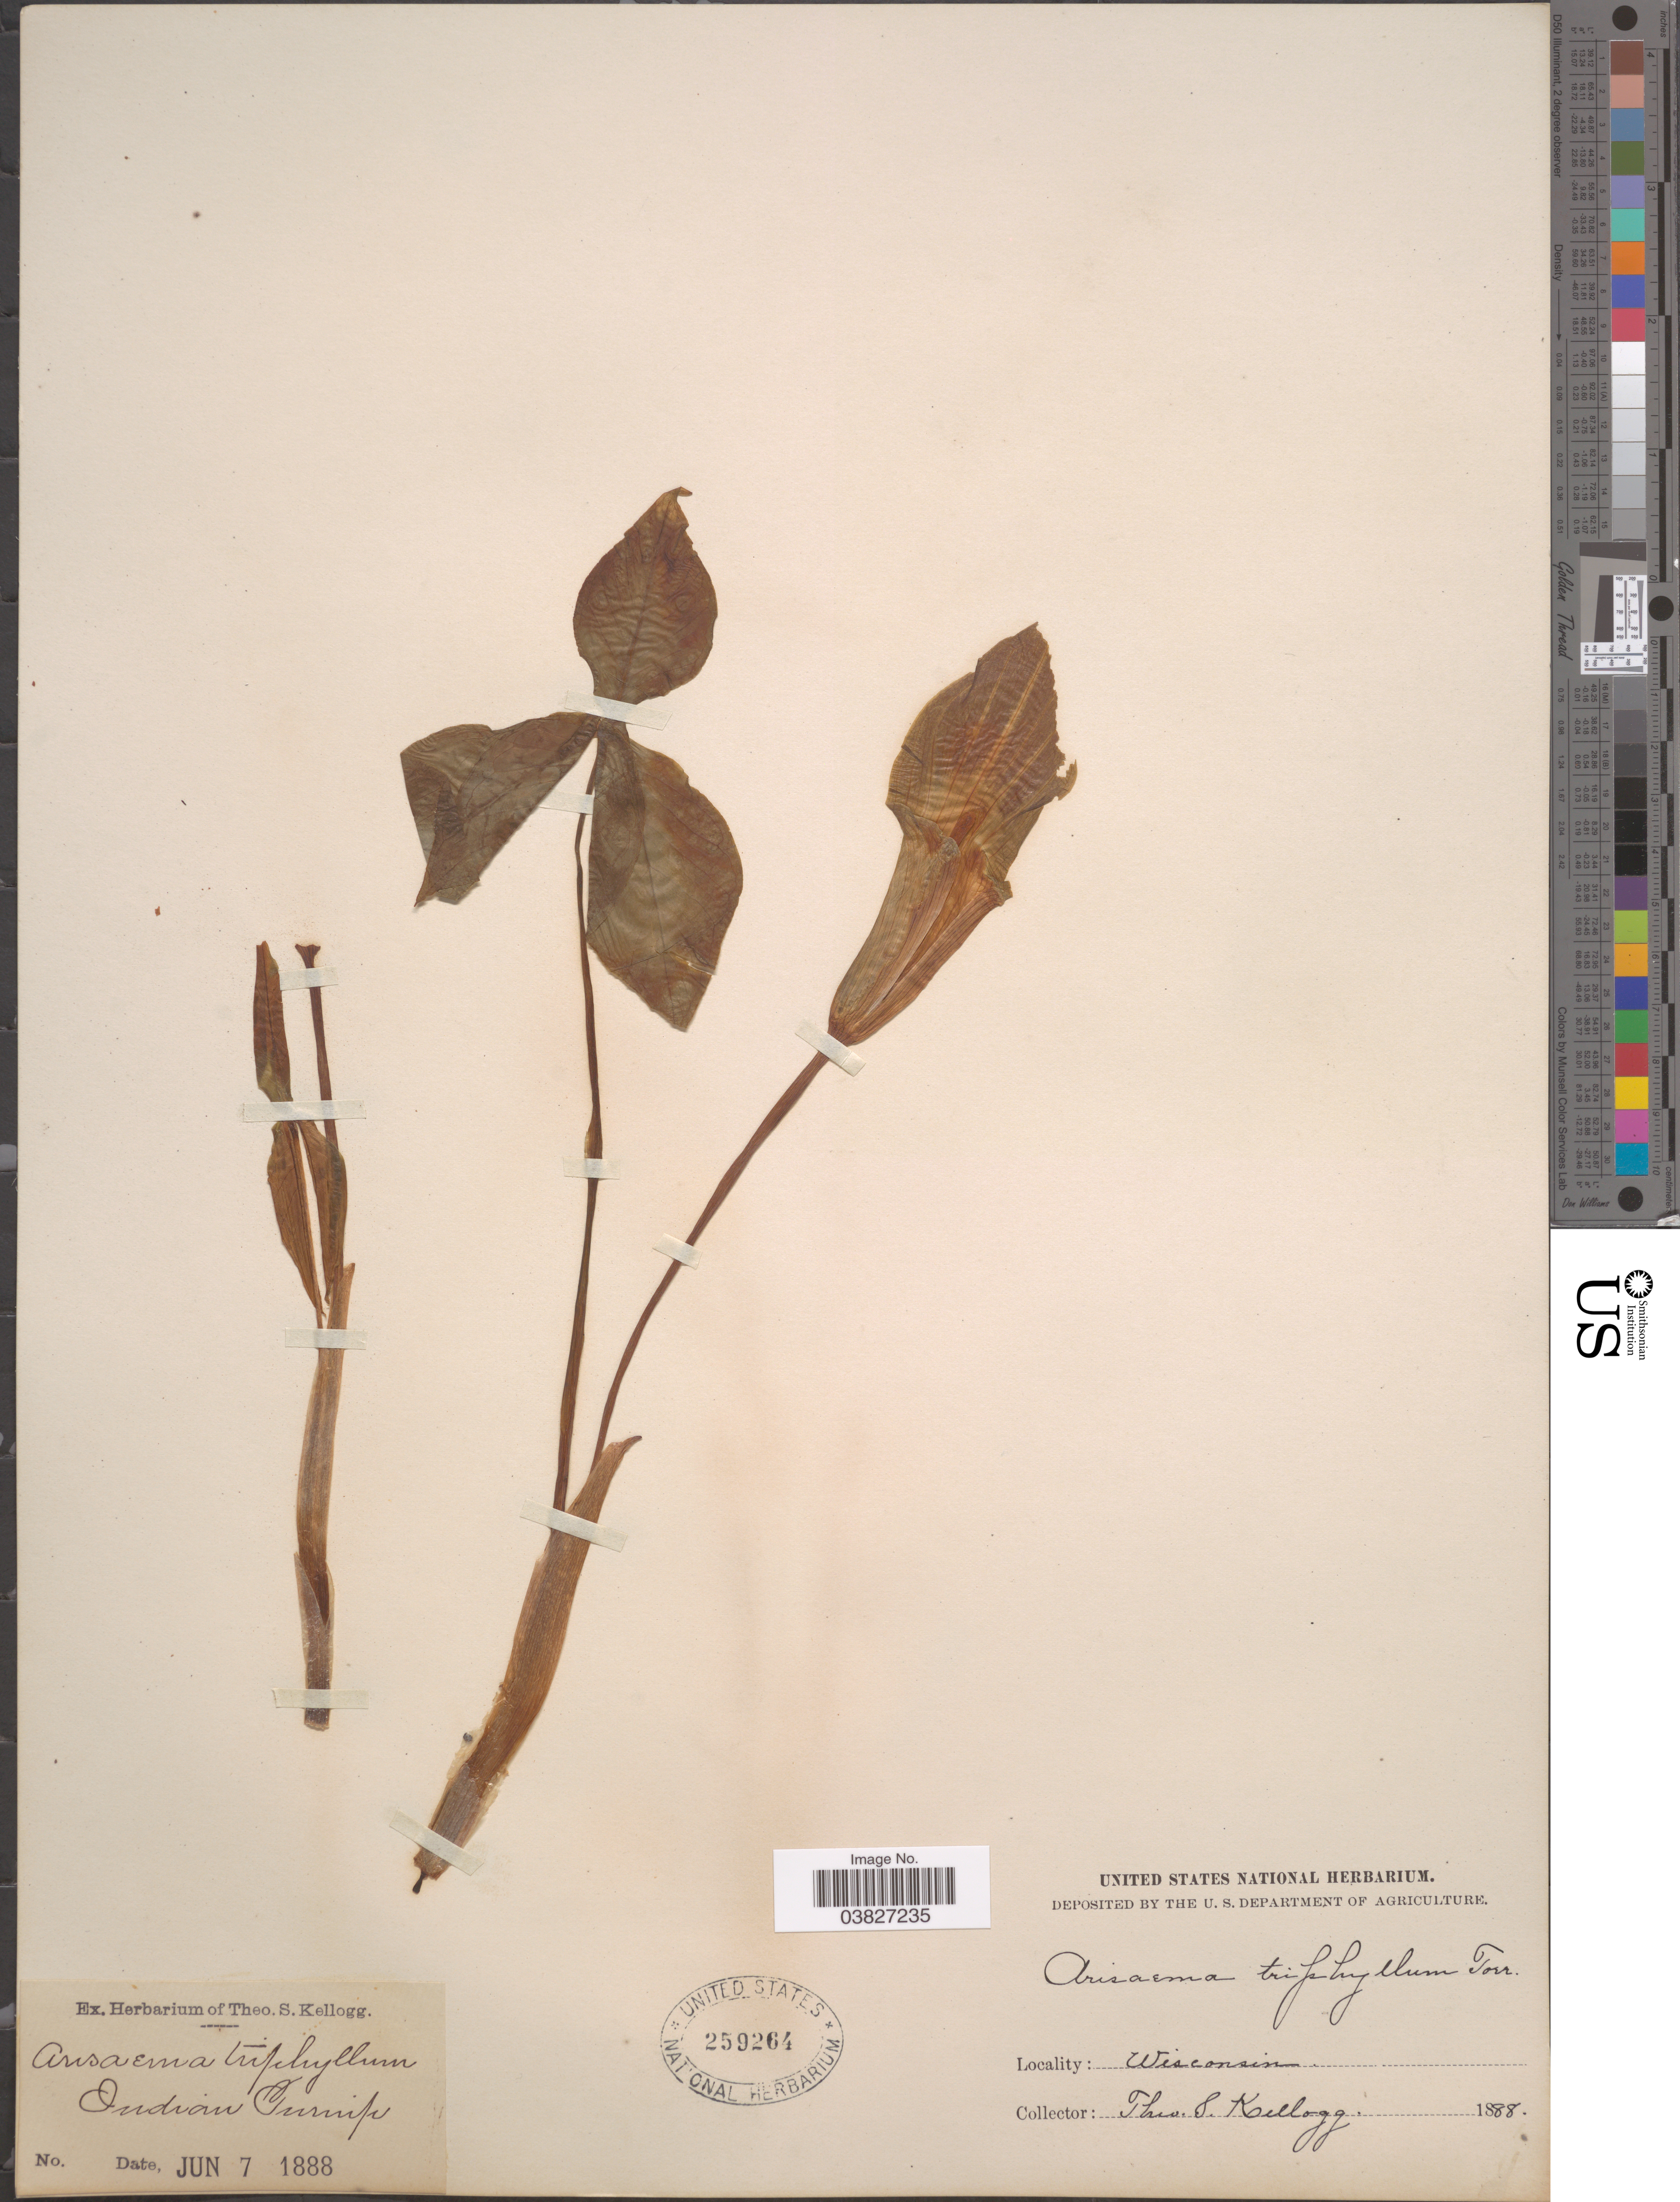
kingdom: Plantae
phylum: Tracheophyta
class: Liliopsida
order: Alismatales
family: Araceae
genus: Arisaema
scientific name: Arisaema triphyllum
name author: (L.) Schott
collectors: T. S. Kellogg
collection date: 1888-06-07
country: United States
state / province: Wisconsin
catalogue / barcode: US 259264